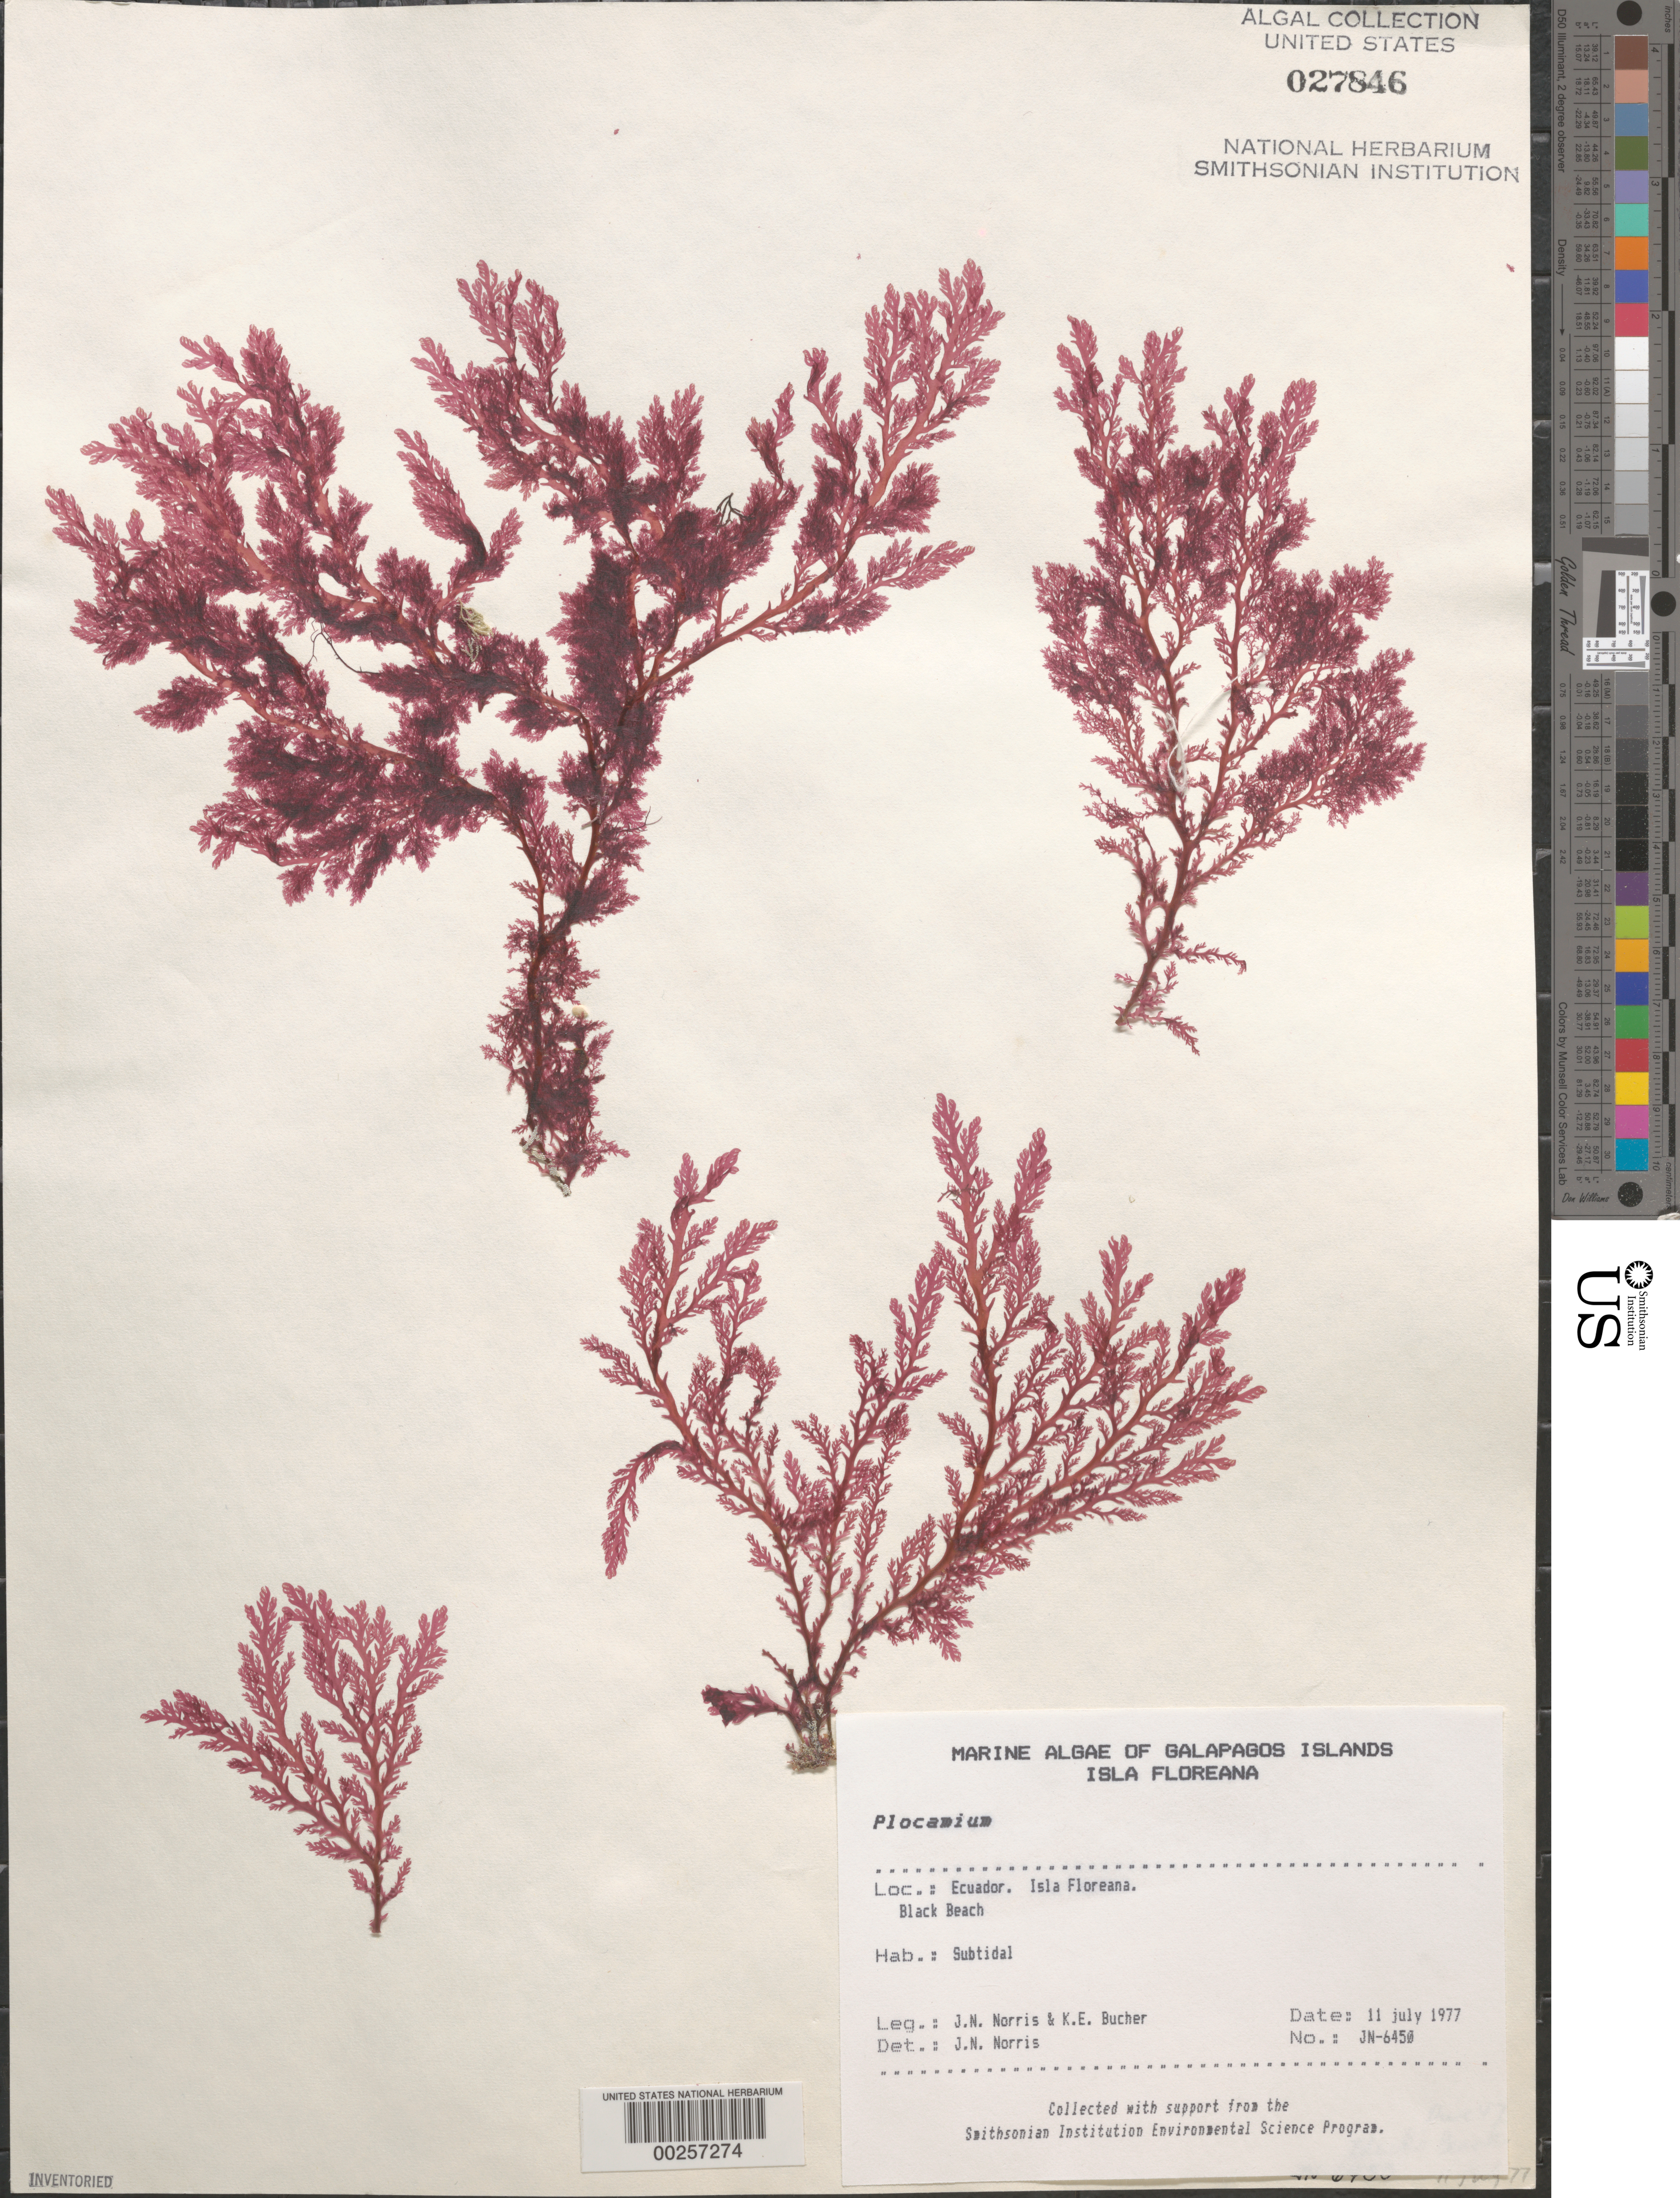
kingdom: Plantae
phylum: Rhodophyta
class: Florideophyceae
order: Plocamiales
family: Plocamiaceae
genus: Plocamium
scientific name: Plocamium sp.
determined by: Norris, James N.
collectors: J. N. Norris & K. E. Bucher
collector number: JN-6450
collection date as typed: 11 Jul 1977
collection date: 1977-07-11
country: Ecuador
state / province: Colón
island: Floreana [Charles, Santa Maria]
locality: Black Beach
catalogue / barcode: US 27846